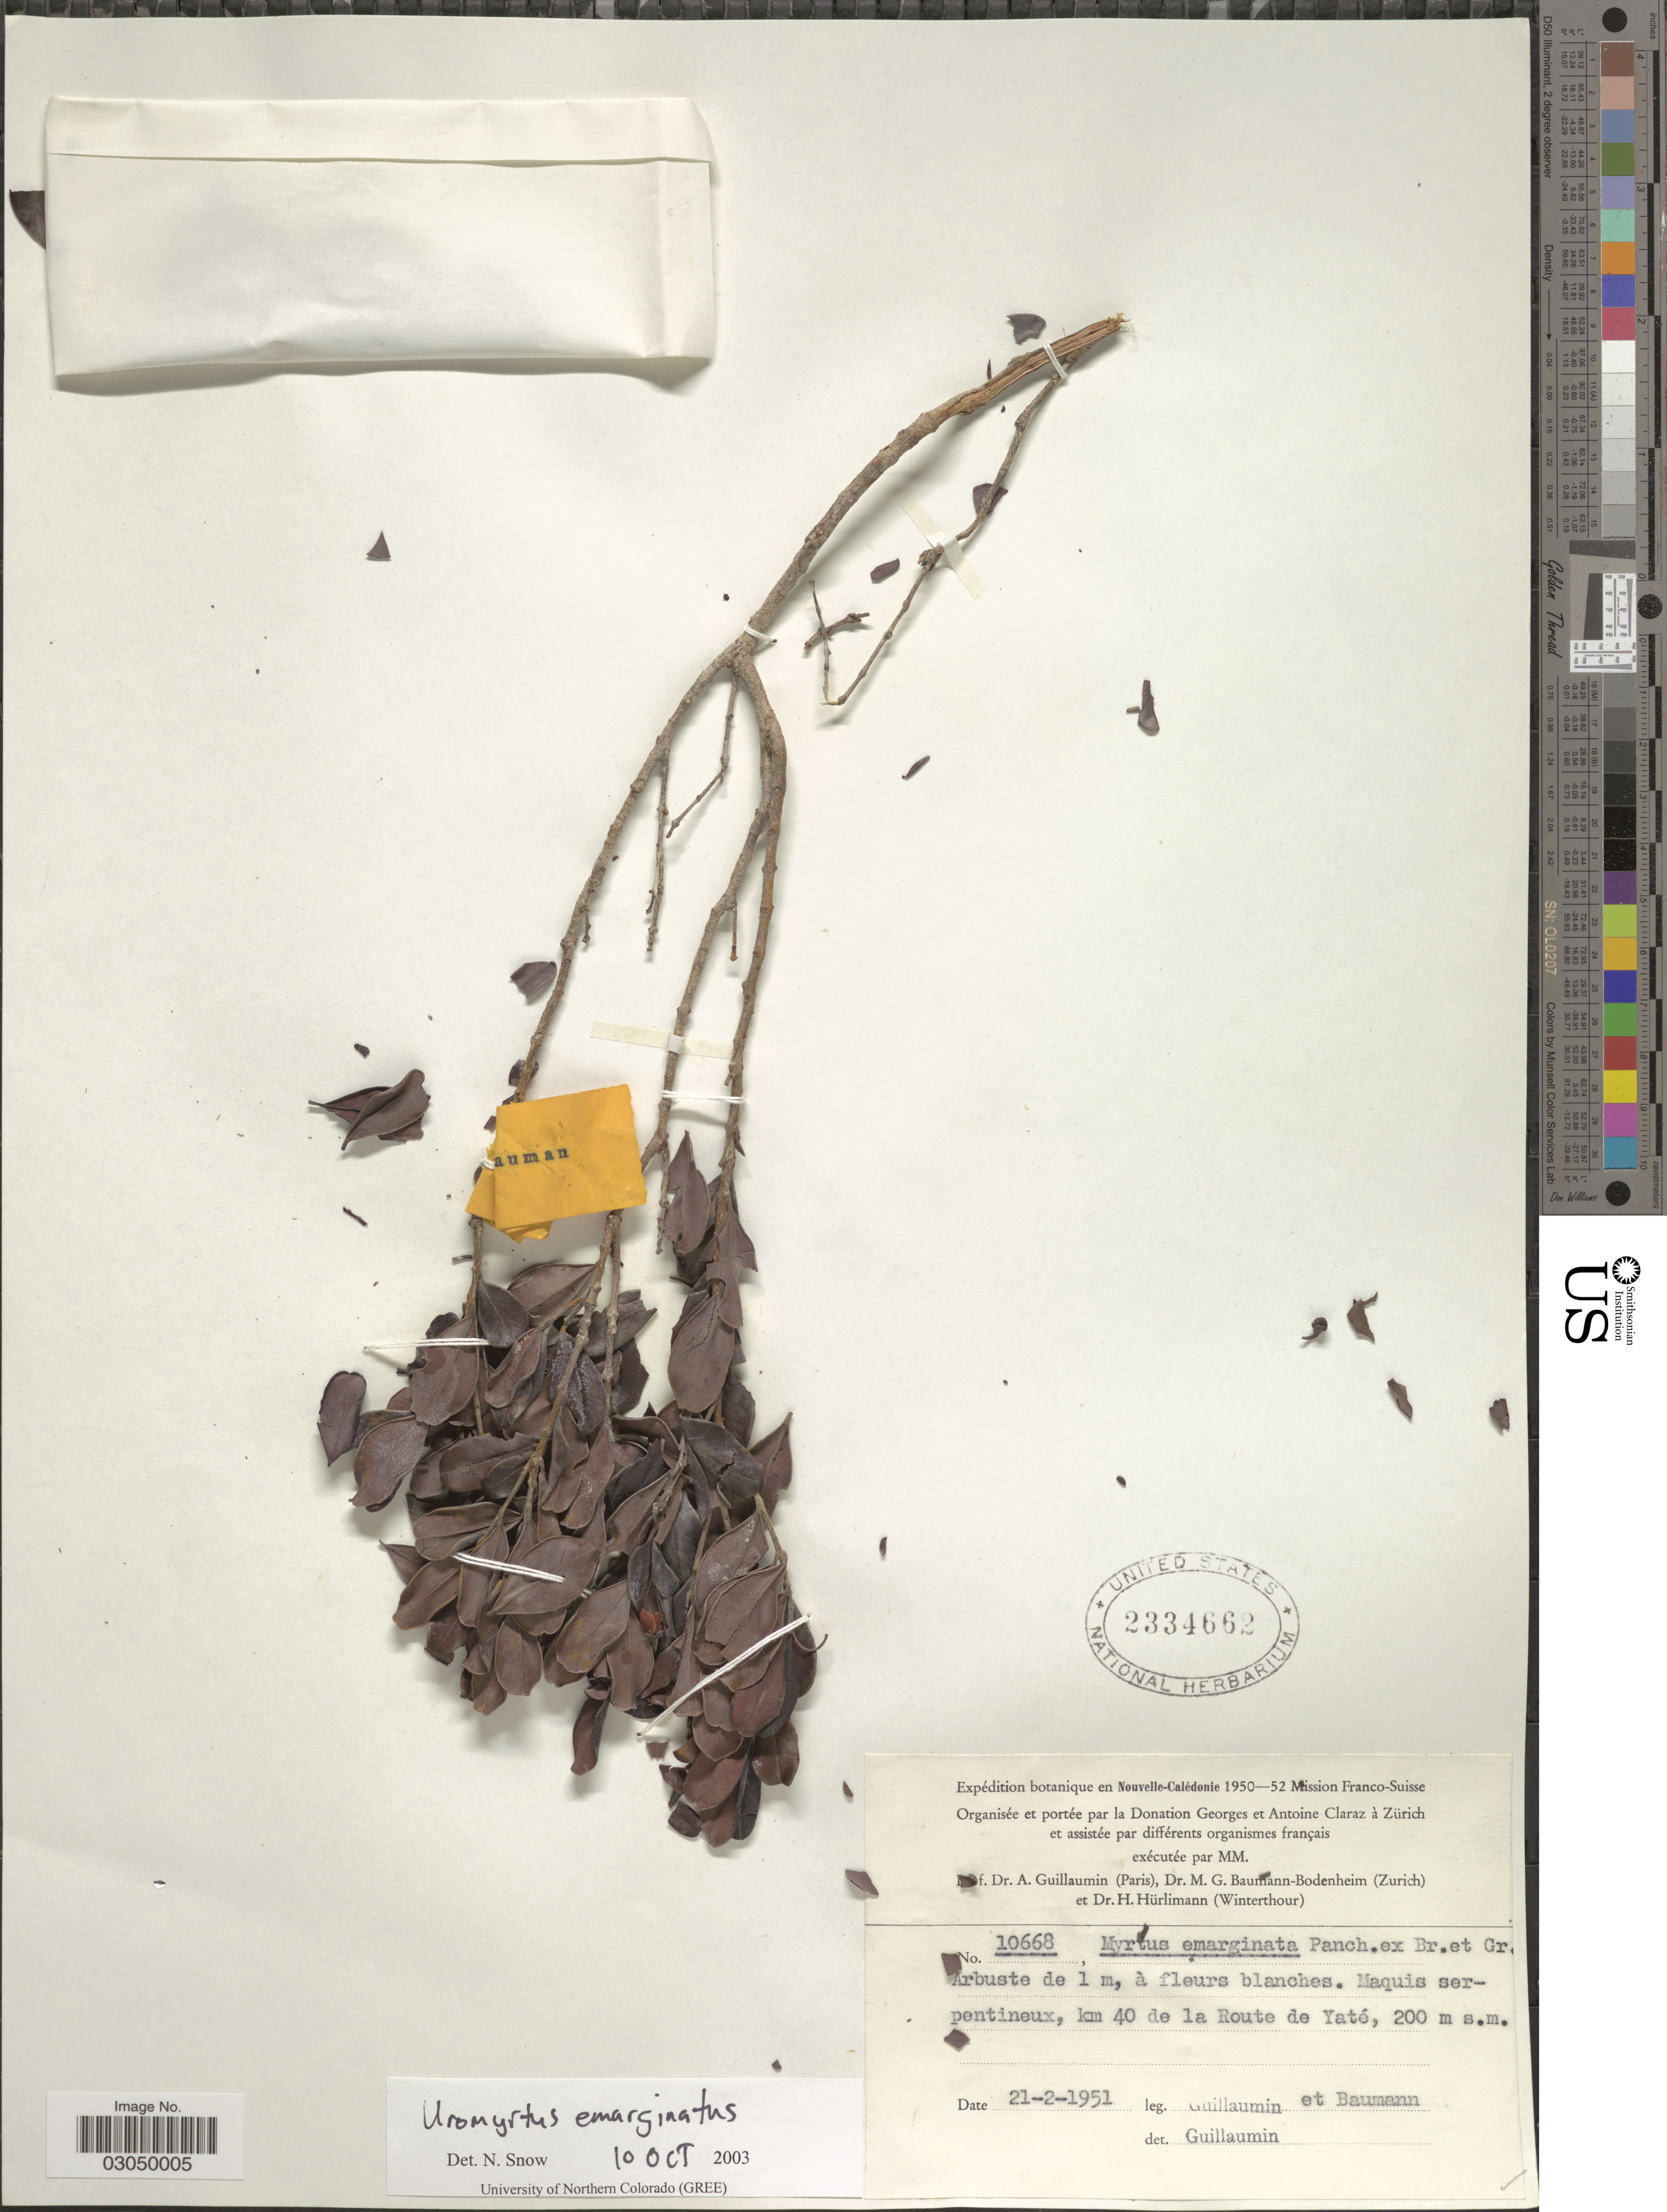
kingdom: Plantae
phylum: Tracheophyta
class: Magnoliopsida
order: Myrtales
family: Myrtaceae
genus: Uromyrtus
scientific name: Uromyrtus emarginata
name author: (Pancher ex Baker f.) Burret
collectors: A. Guillaumin & M. G. Baumann-Bodenheim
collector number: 10668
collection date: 1951-02-21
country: New Caledonia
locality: En Nouvelle-Calédonie. Maquis serpentineux, km 40 de la Route de Yaté.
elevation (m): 200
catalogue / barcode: US 2334662